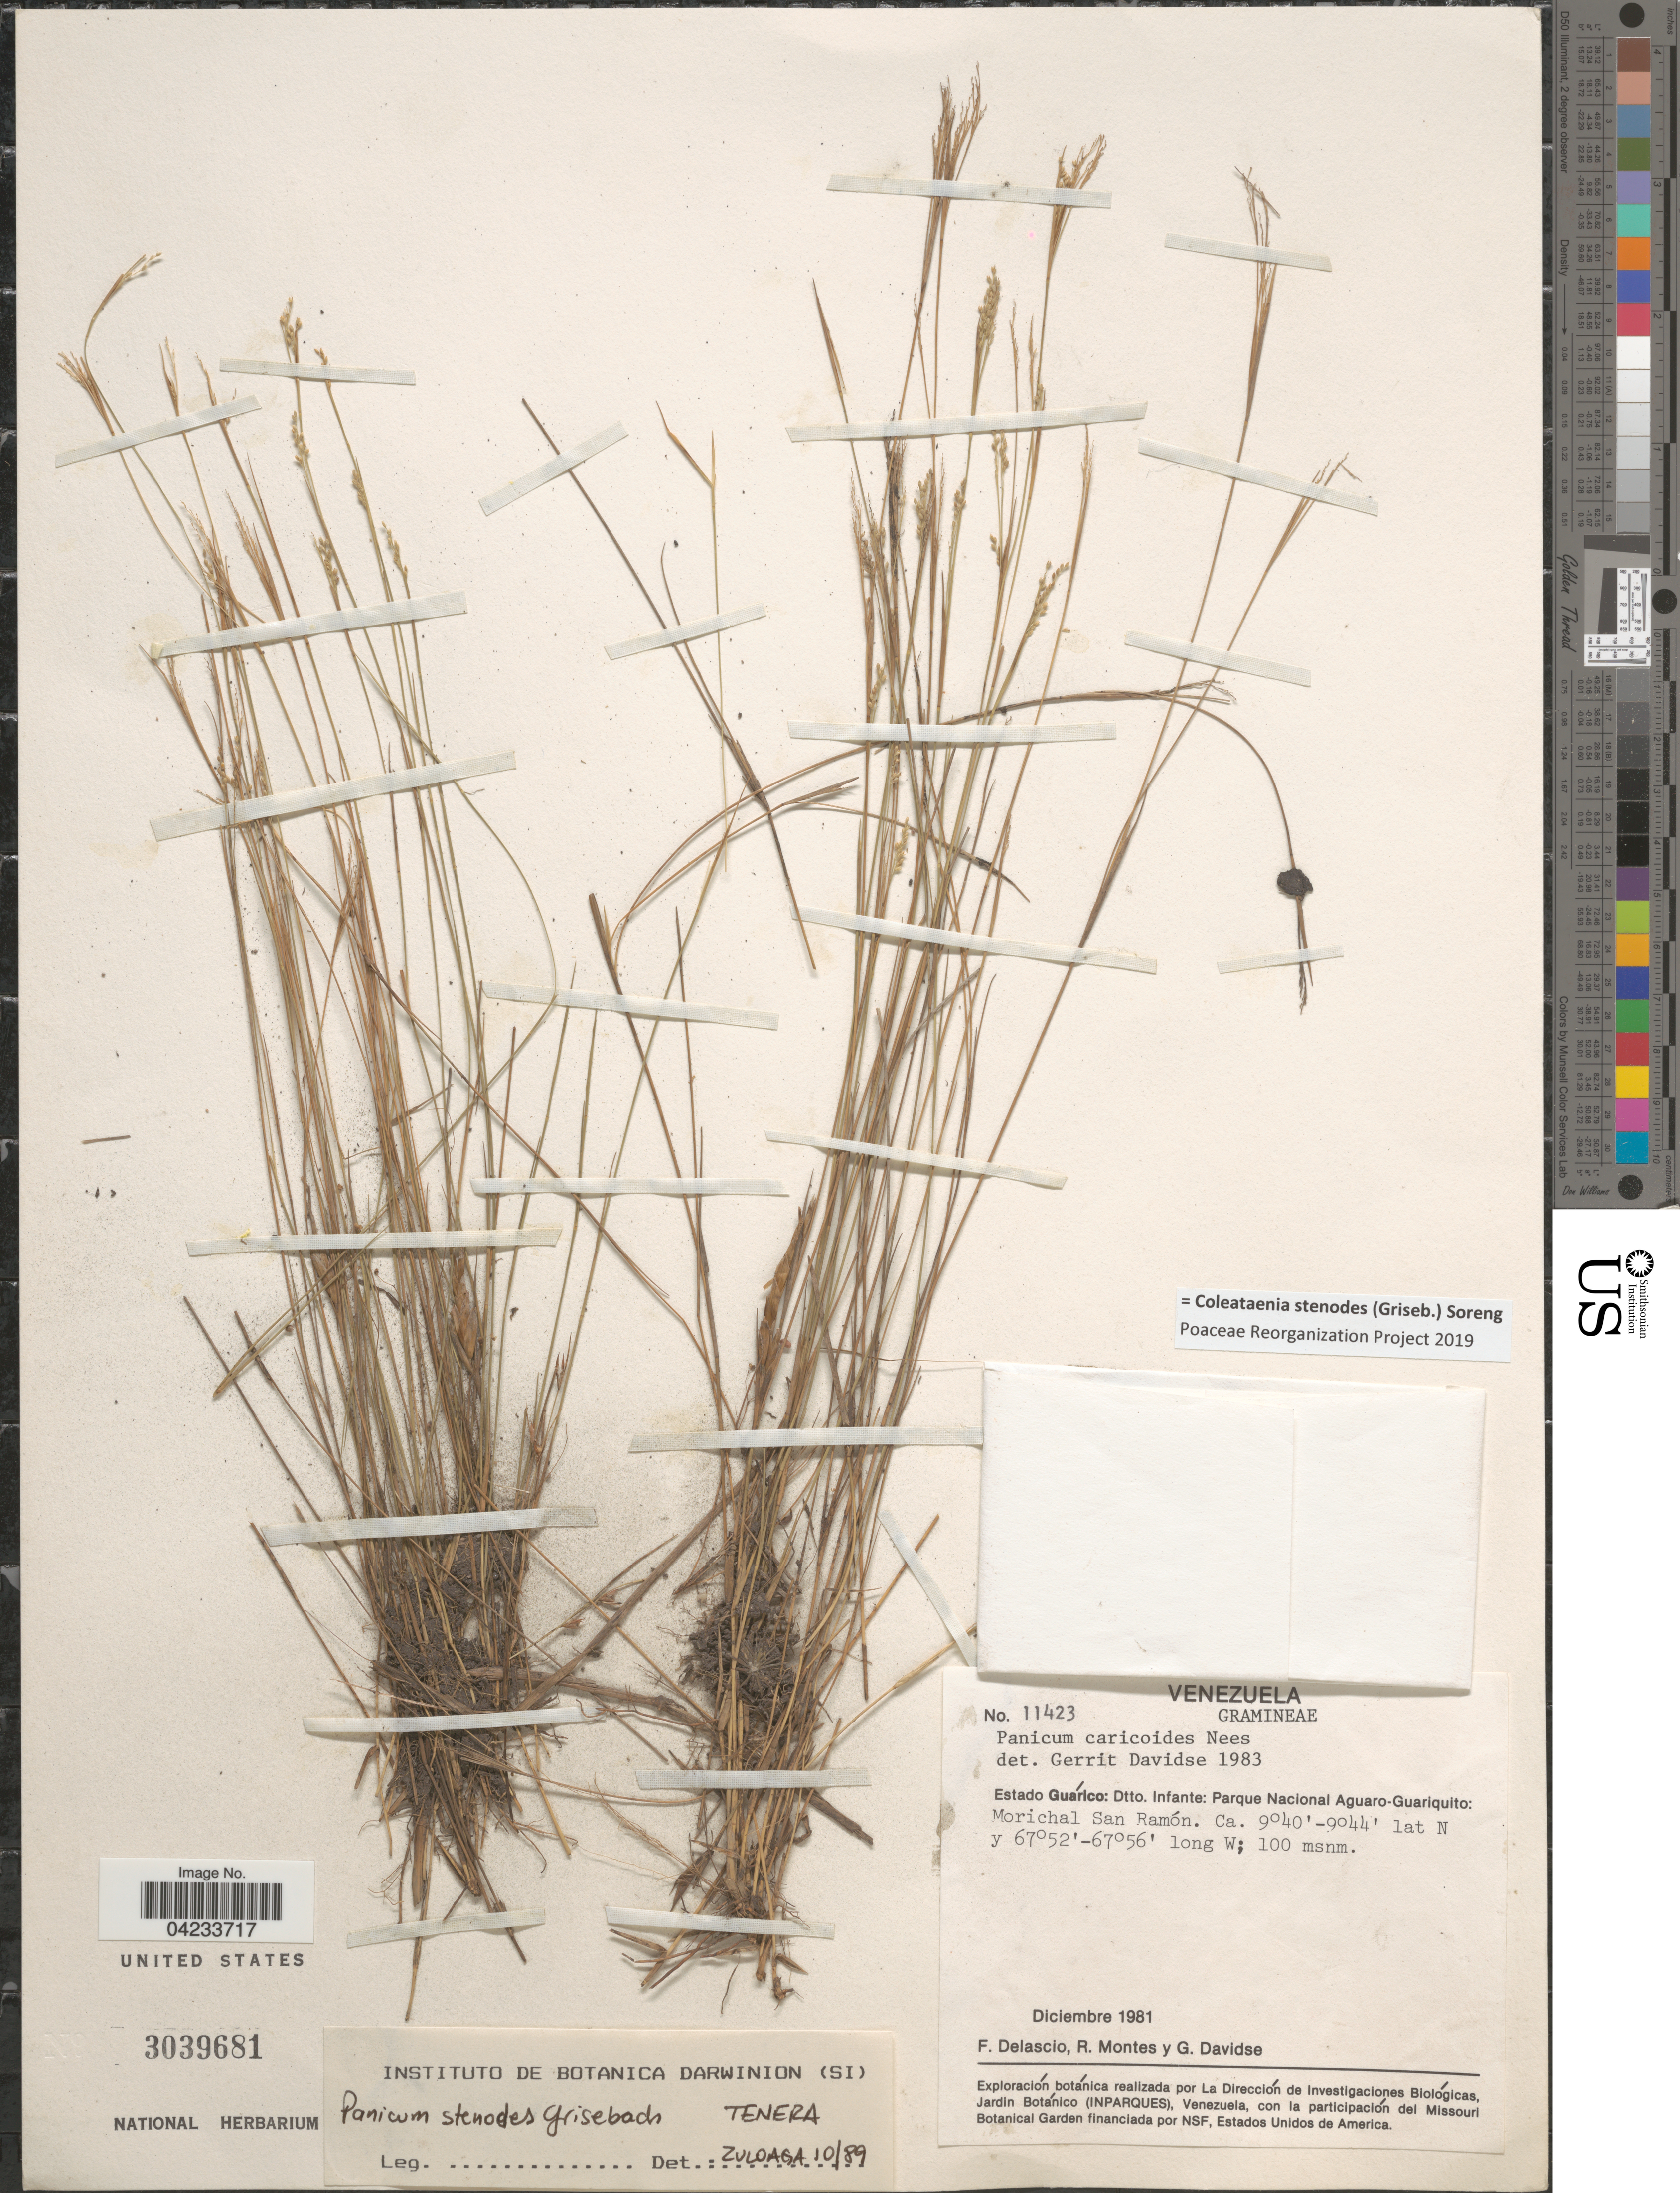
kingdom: Plantae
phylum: Tracheophyta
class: Liliopsida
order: Poales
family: Poaceae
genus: Coleataenia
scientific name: Coleataenia stenodes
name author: (Griseb.) Soreng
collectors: F. Delascio C., R. Montes & G. Davidse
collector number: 11423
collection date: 1981-12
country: Venezuela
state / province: Guarico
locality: Dtto. Infante: Parque Nacional Aguaro-Guariquito: Morichal San Ramón.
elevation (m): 100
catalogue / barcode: US 3039681